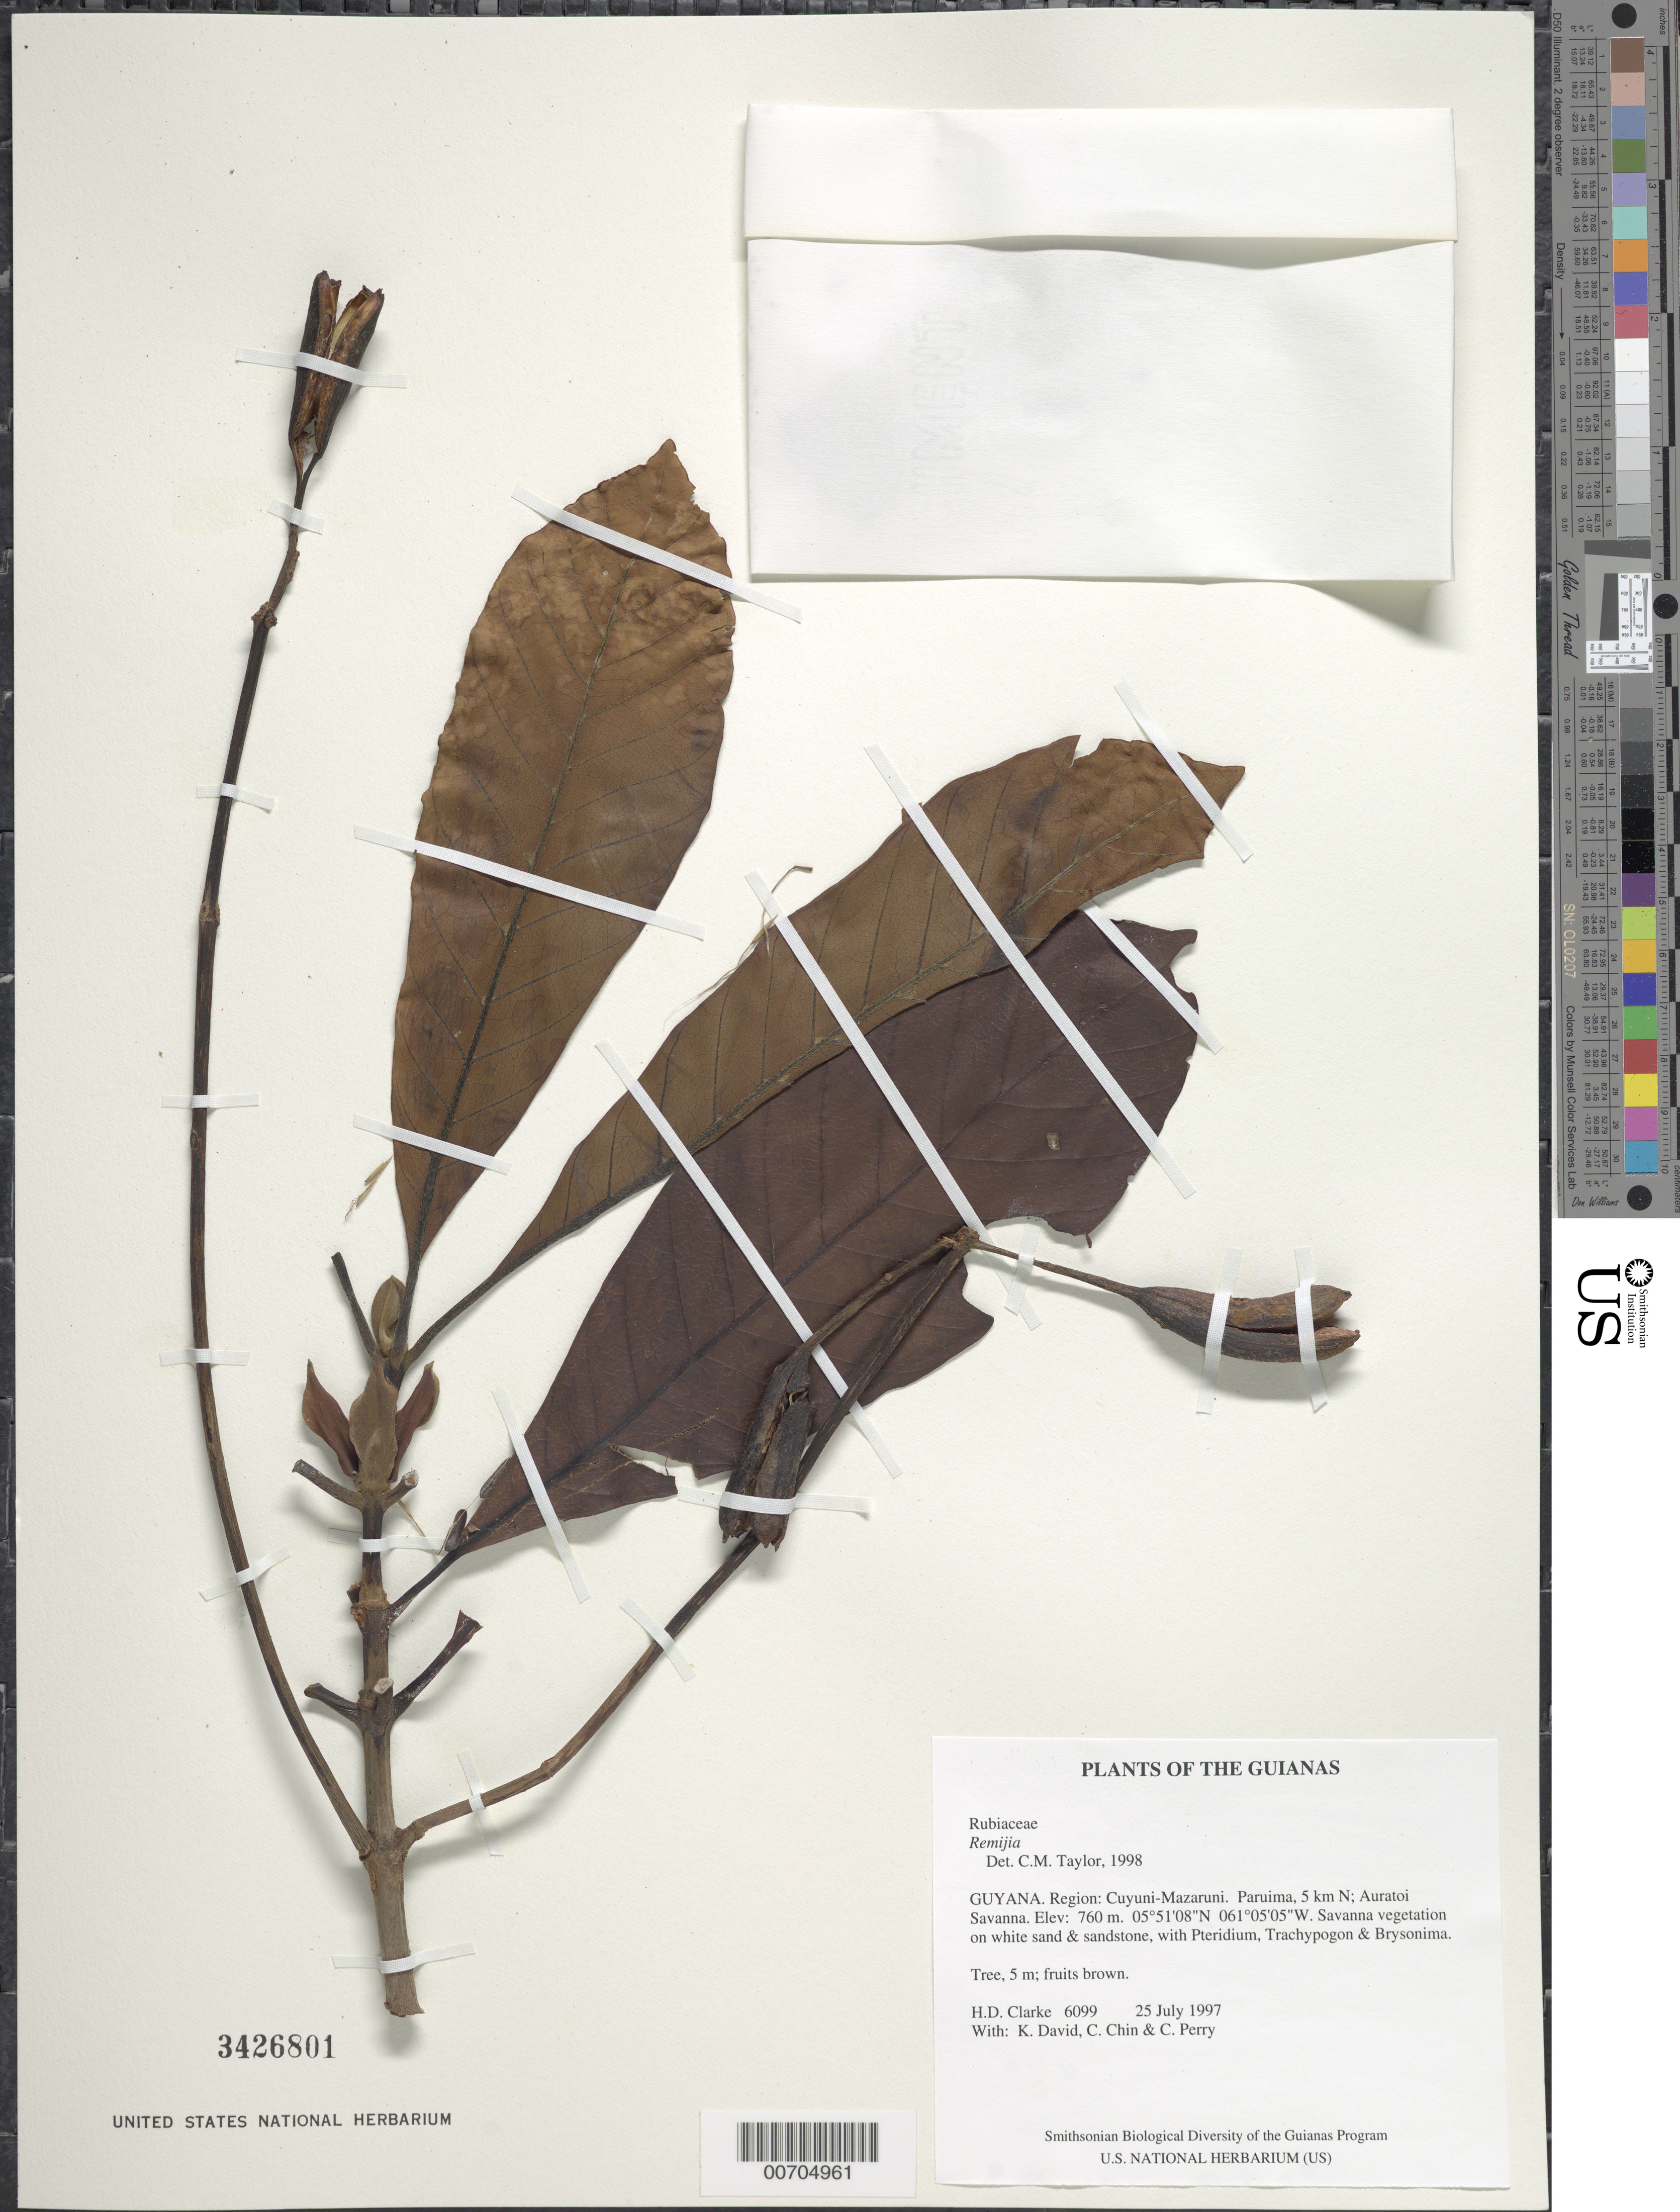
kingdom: Plantae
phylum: Tracheophyta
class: Magnoliopsida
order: Gentianales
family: Rubiaceae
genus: Remijia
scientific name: Remijia sp.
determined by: Taylor, Charlotte M.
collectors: H. D. Clarke, K. David, C. Chin & C. Perry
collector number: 6099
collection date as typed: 25 July 1997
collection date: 1997-07-25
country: Guyana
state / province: Cuyuni-Mazaruni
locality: Paruima, 5 km N; Auratoi Savanna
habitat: Savanna vegetation on white sand & sandstone, with Pteridium, Trachypogon & Brysonima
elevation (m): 760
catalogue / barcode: US 3426801